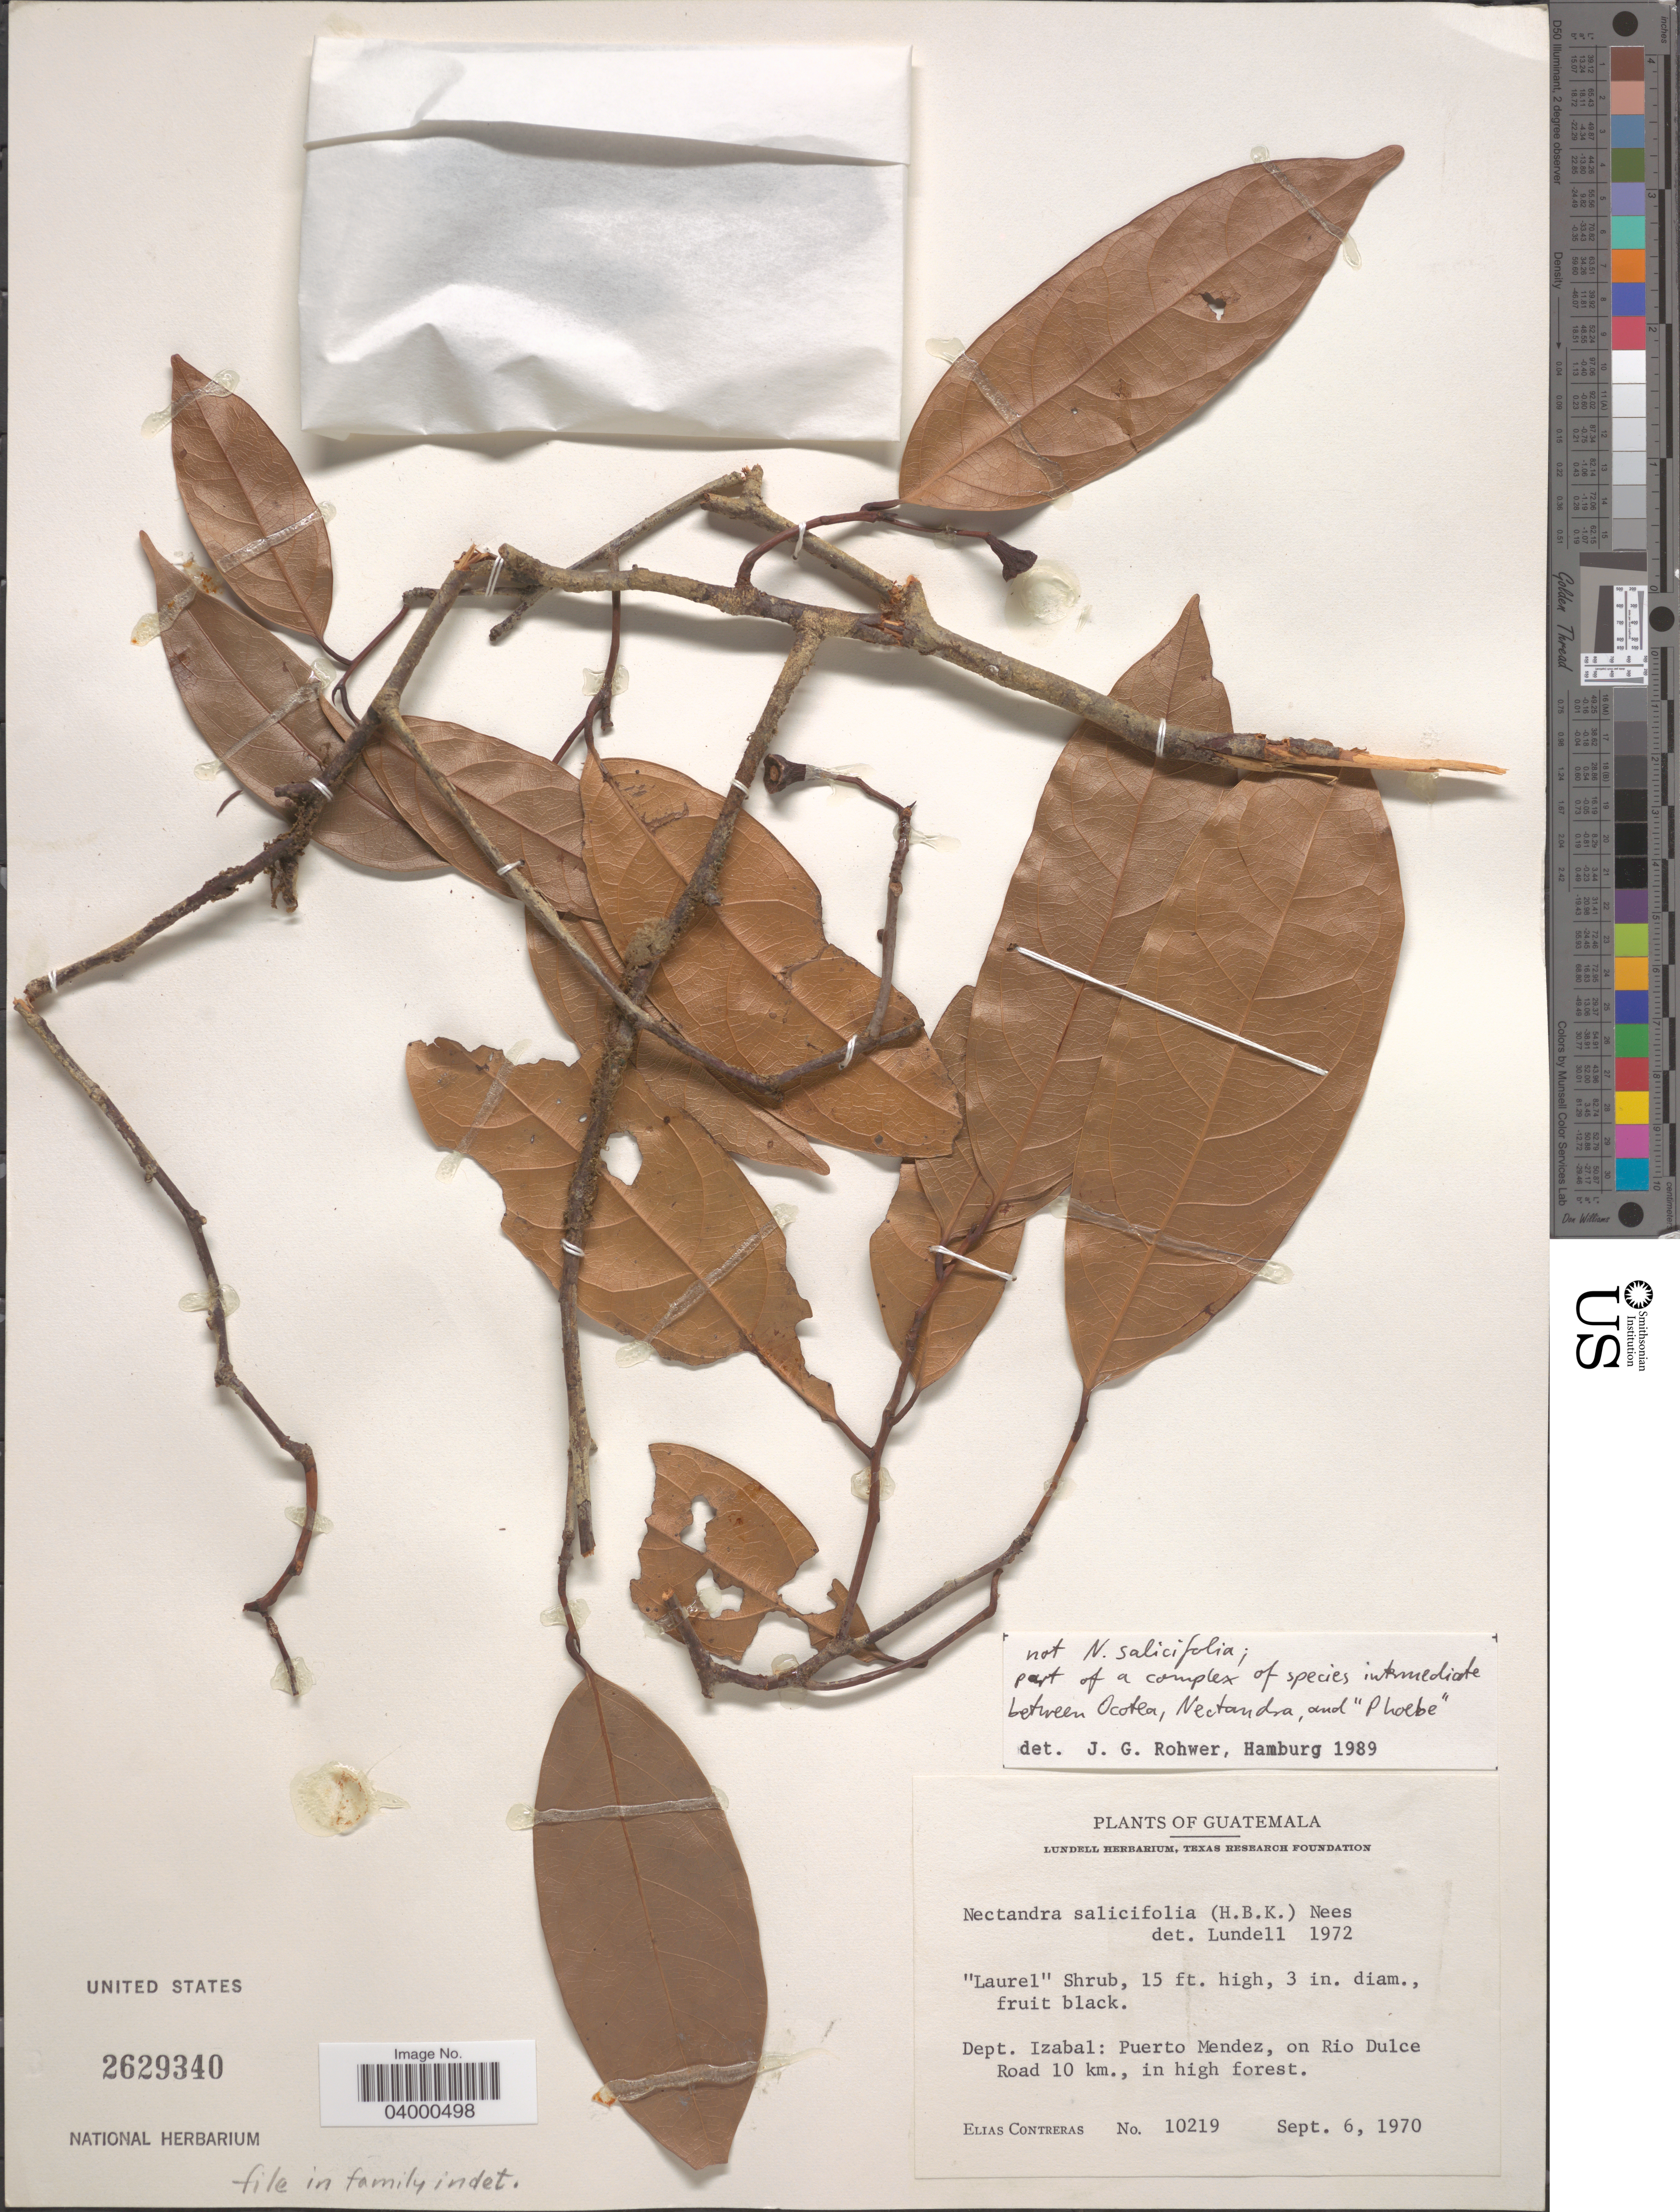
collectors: E. Contreras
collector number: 10219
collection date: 1970-09-06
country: Guatemala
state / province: Izabal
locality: Dept. Izabal: Puerto Mendez, on Rio Dulce Road 110 km., in high forest.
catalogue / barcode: US 2629340